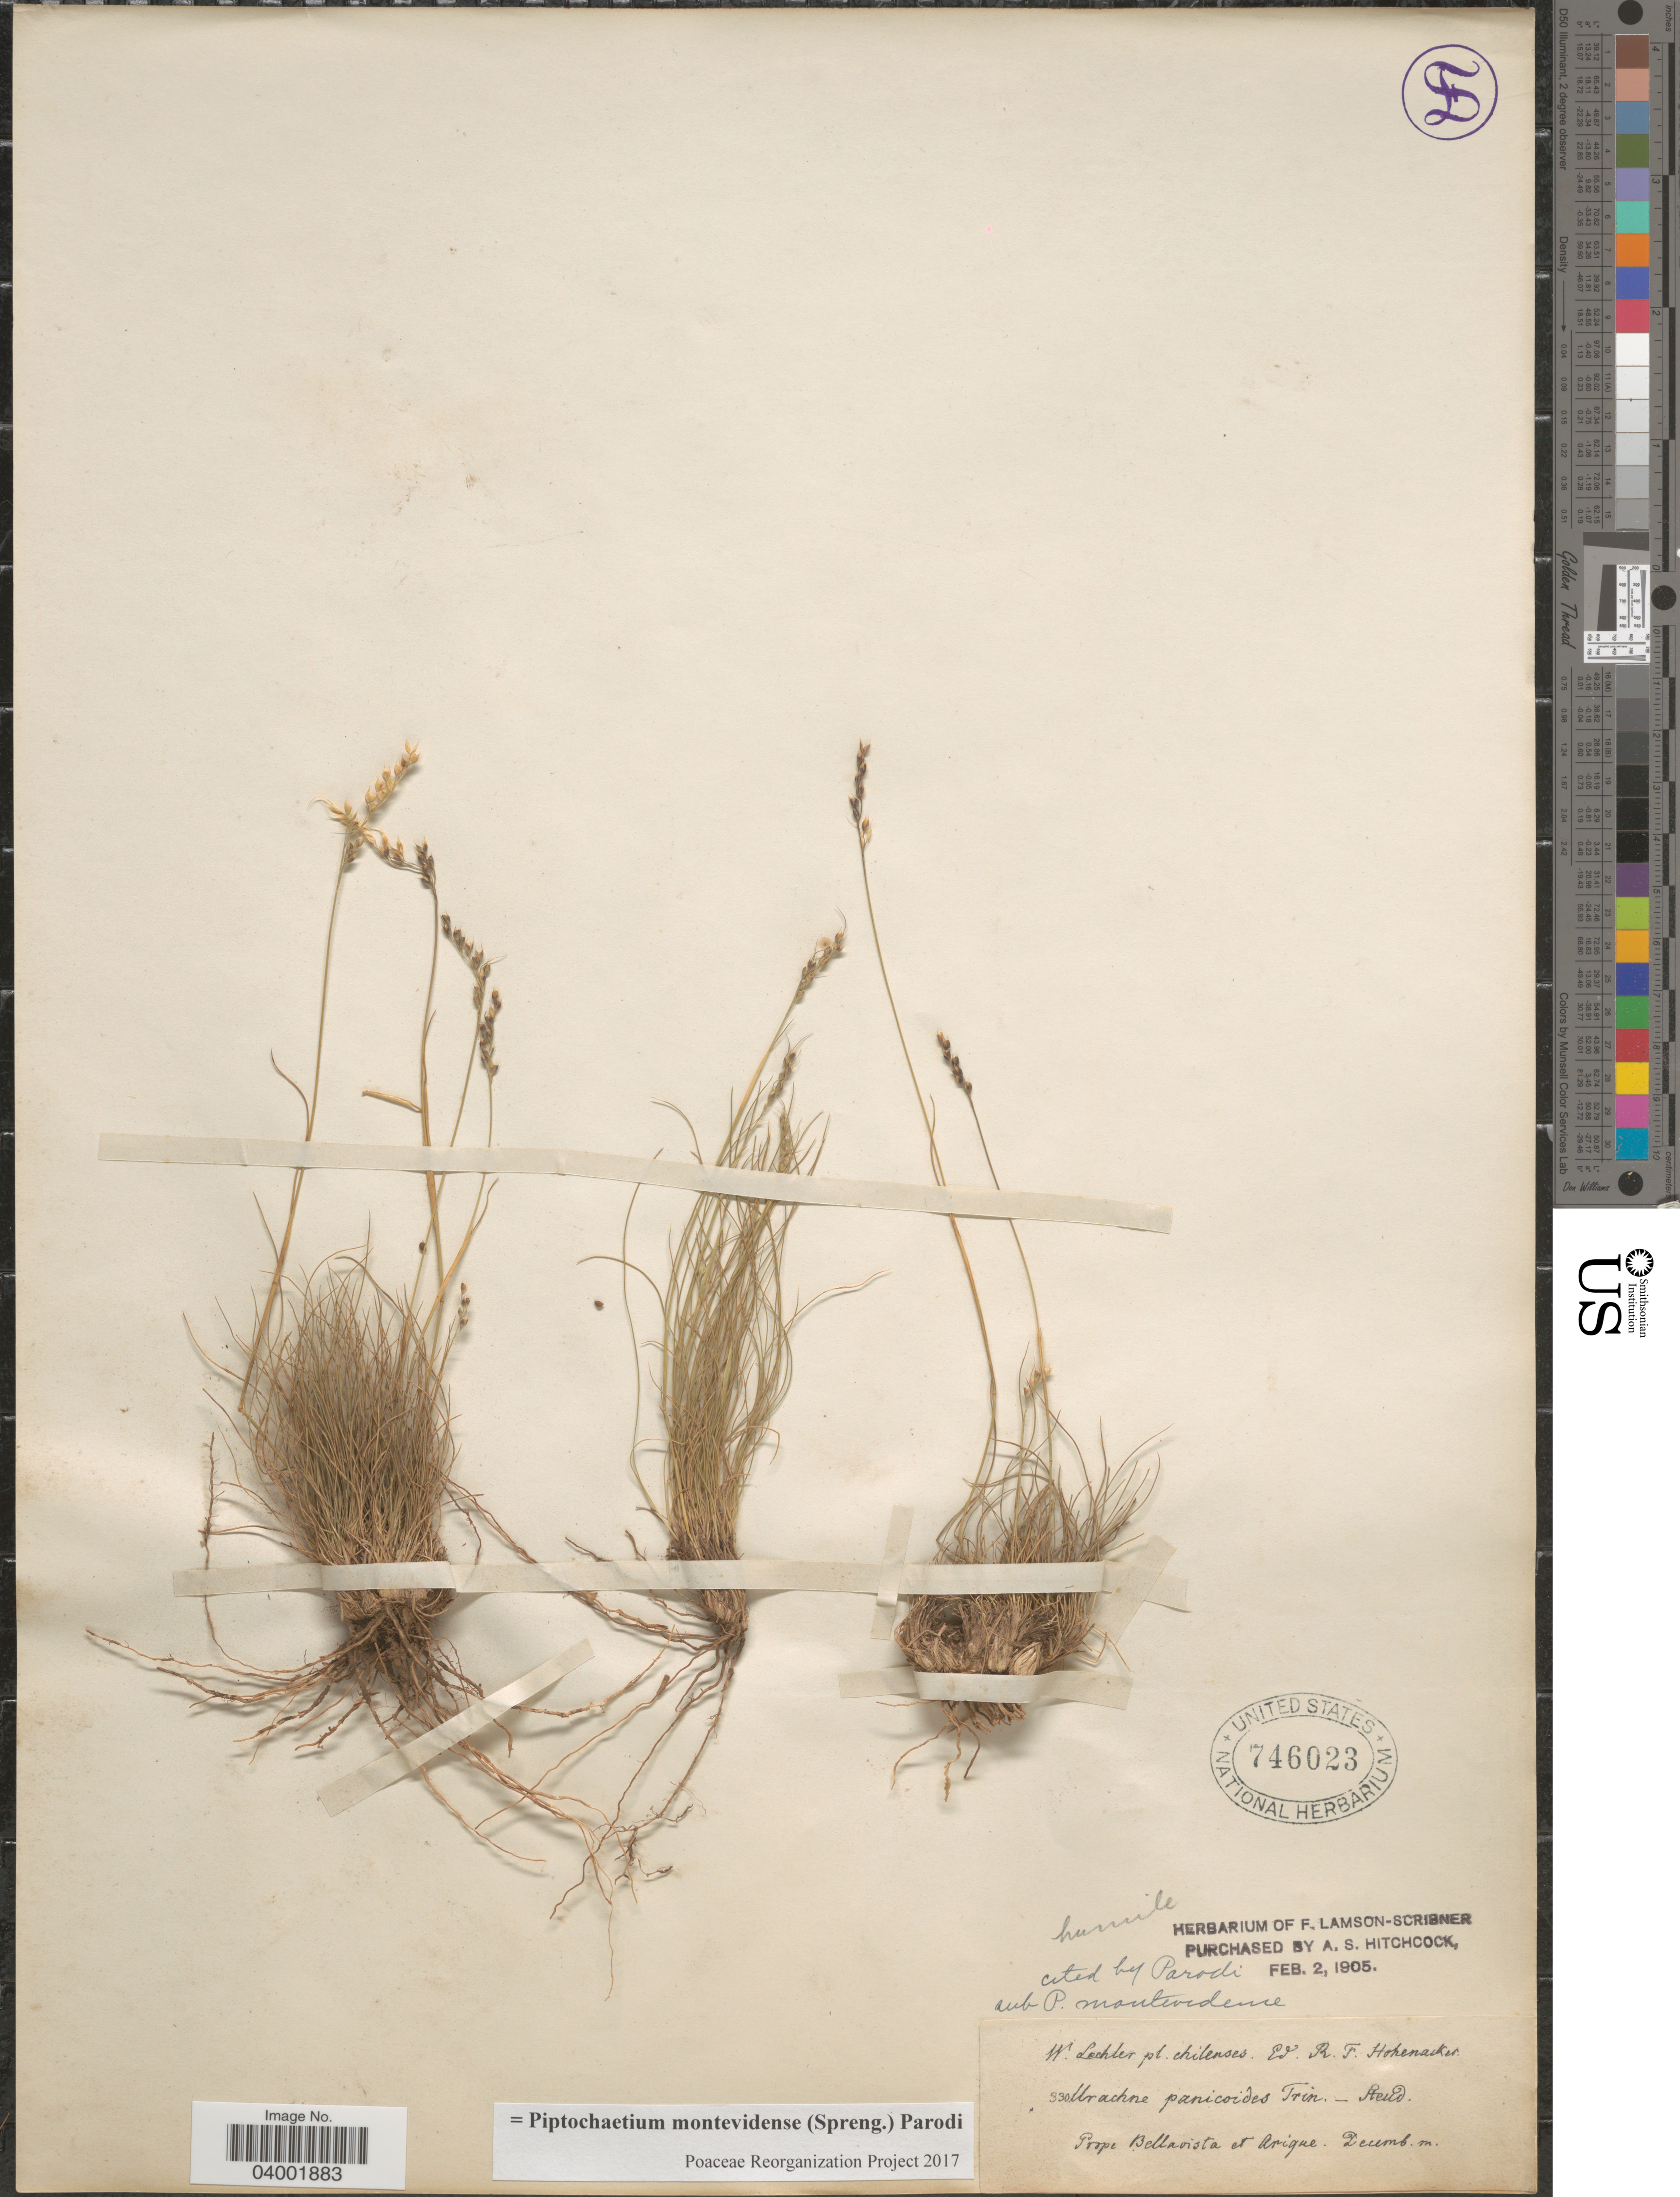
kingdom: Plantae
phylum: Tracheophyta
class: Liliopsida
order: Poales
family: Poaceae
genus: Piptochaetium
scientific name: Piptochaetium montevidense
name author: (Spreng.) Parodi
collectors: W. Lechler & R. F. Hohenacker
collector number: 330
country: Chile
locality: Prope Bellavista et Arique.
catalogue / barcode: US 746023